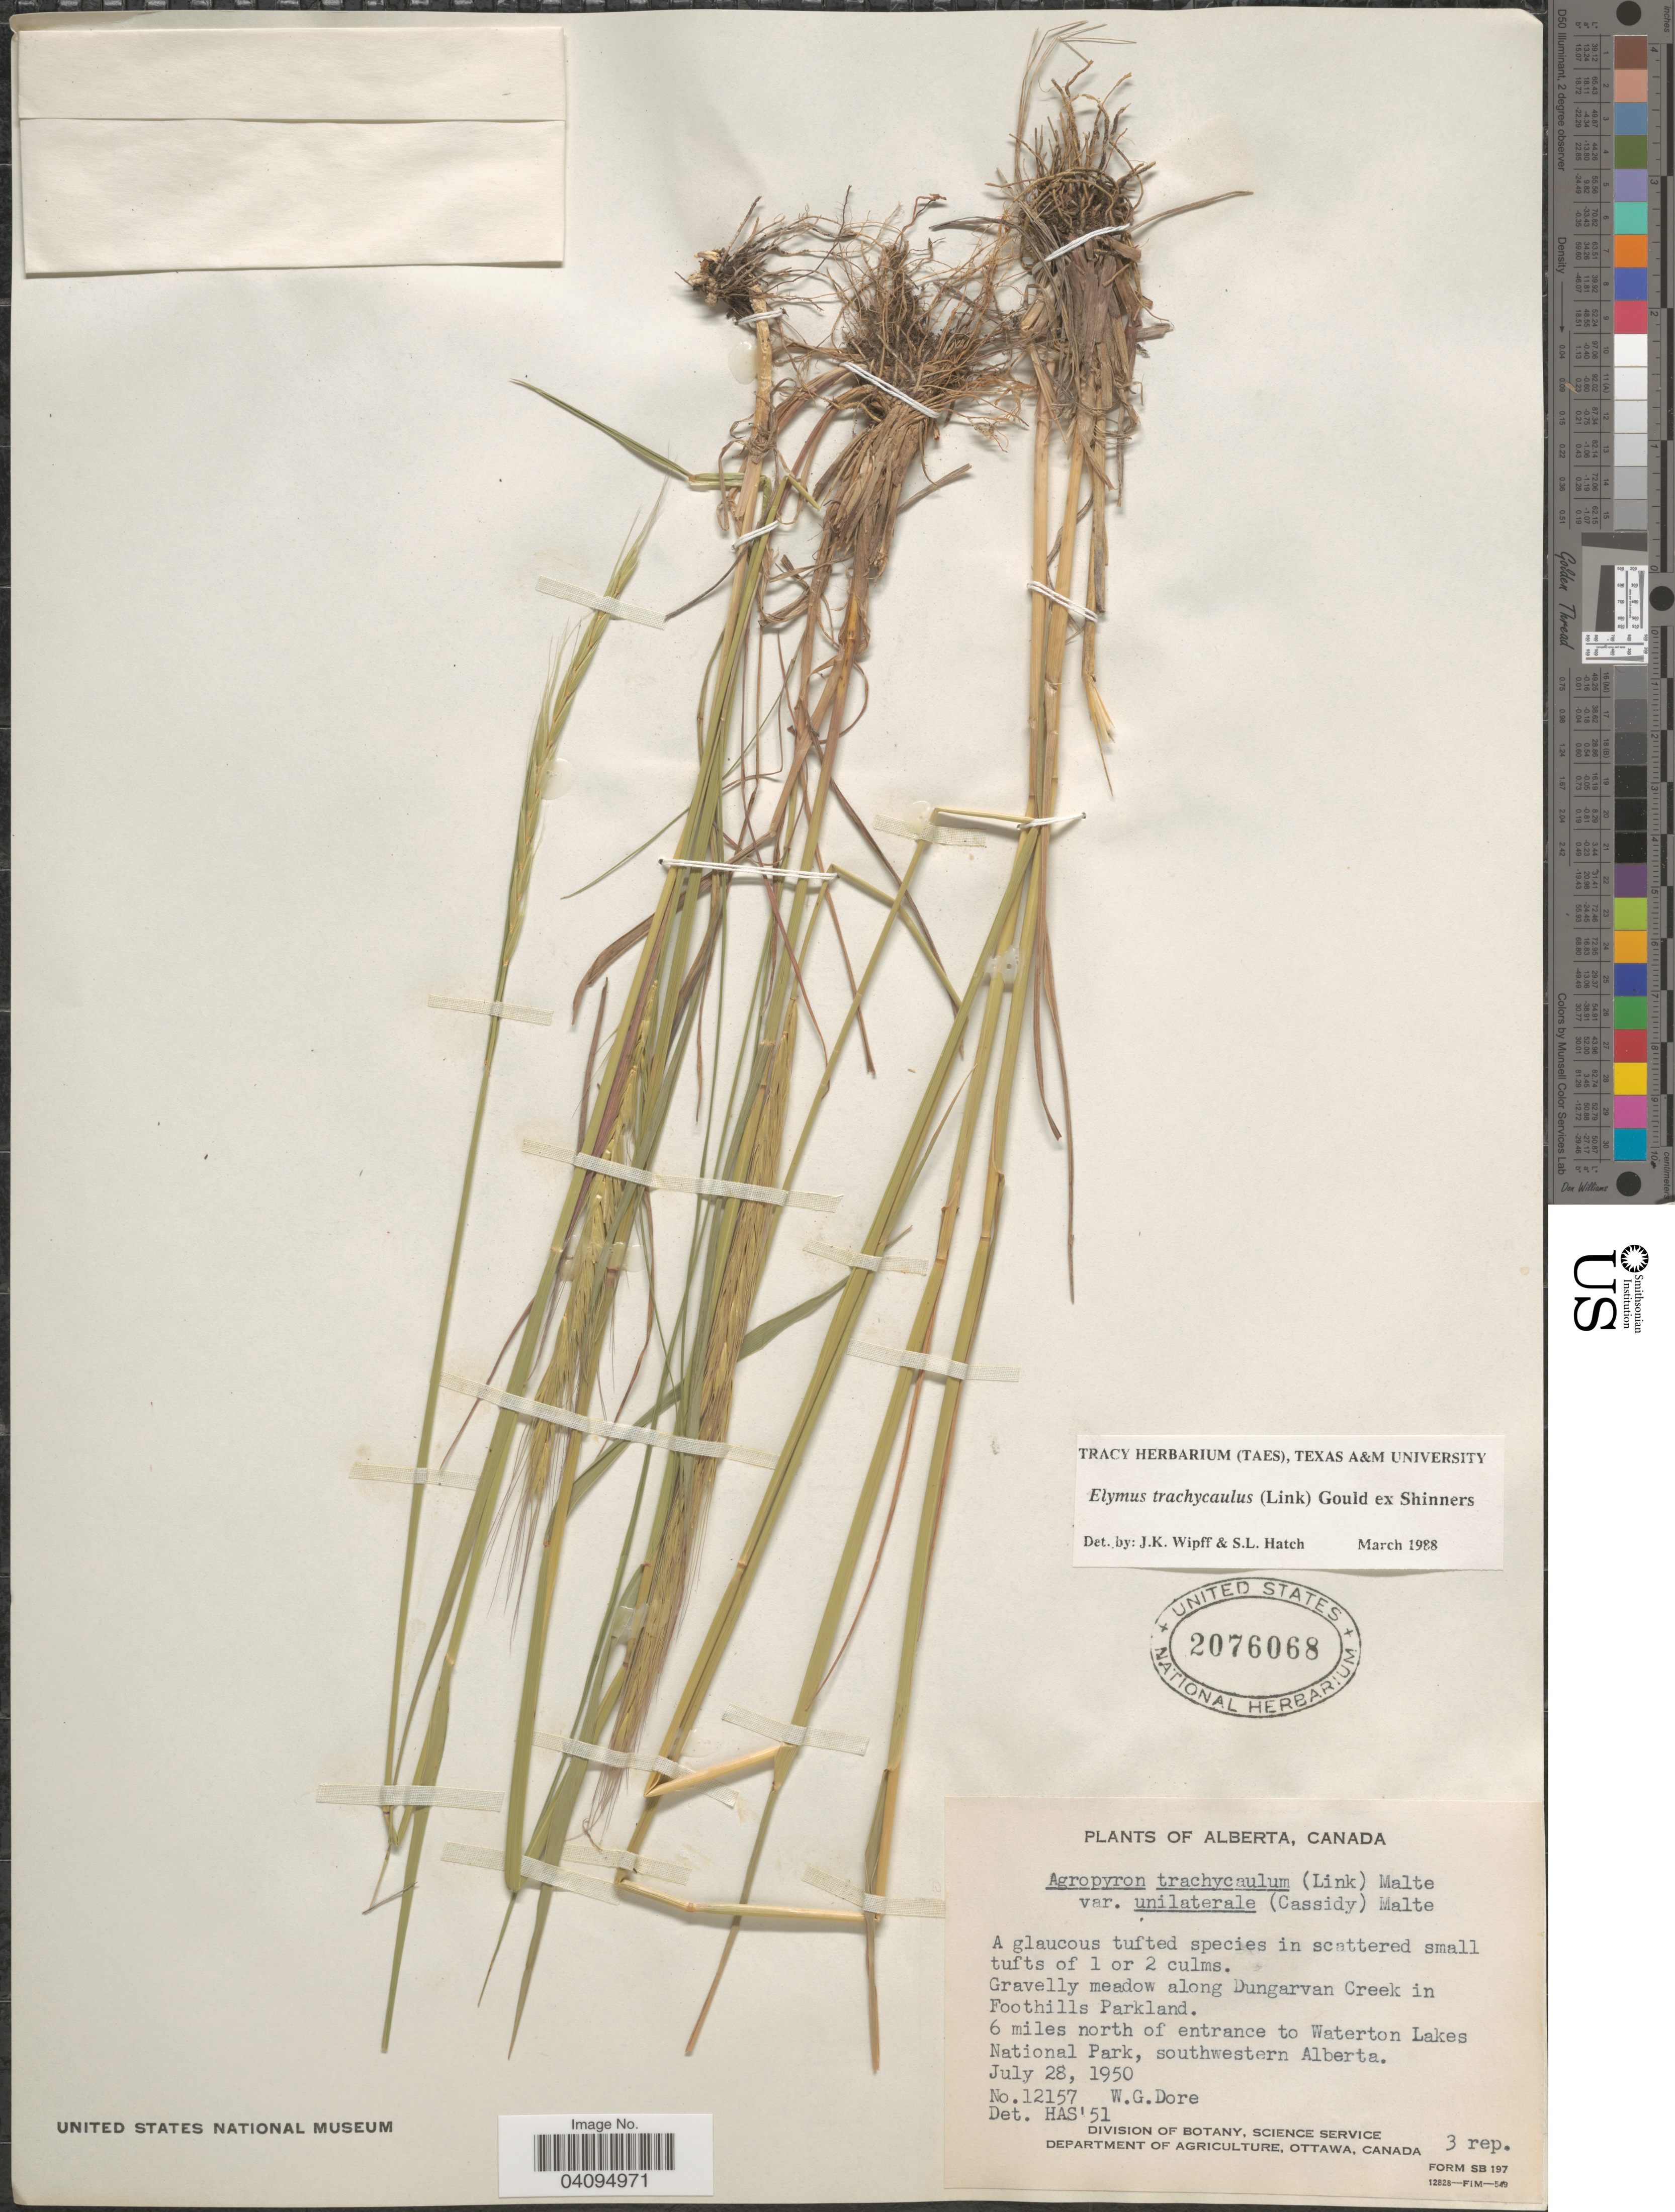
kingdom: Plantae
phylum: Tracheophyta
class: Liliopsida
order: Poales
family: Poaceae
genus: Elymus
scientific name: Elymus trachycaulus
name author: (Link) Gould ex Shinners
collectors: W. Dore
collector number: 12157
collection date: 1950-07-28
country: Canada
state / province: Alberta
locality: Gravelly meadow along Dungarvan Creek in Foothills Parkland. 6 miles north of entrance to Waterton Lakes National Park, southwestern Alberta.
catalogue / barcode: US 2076068